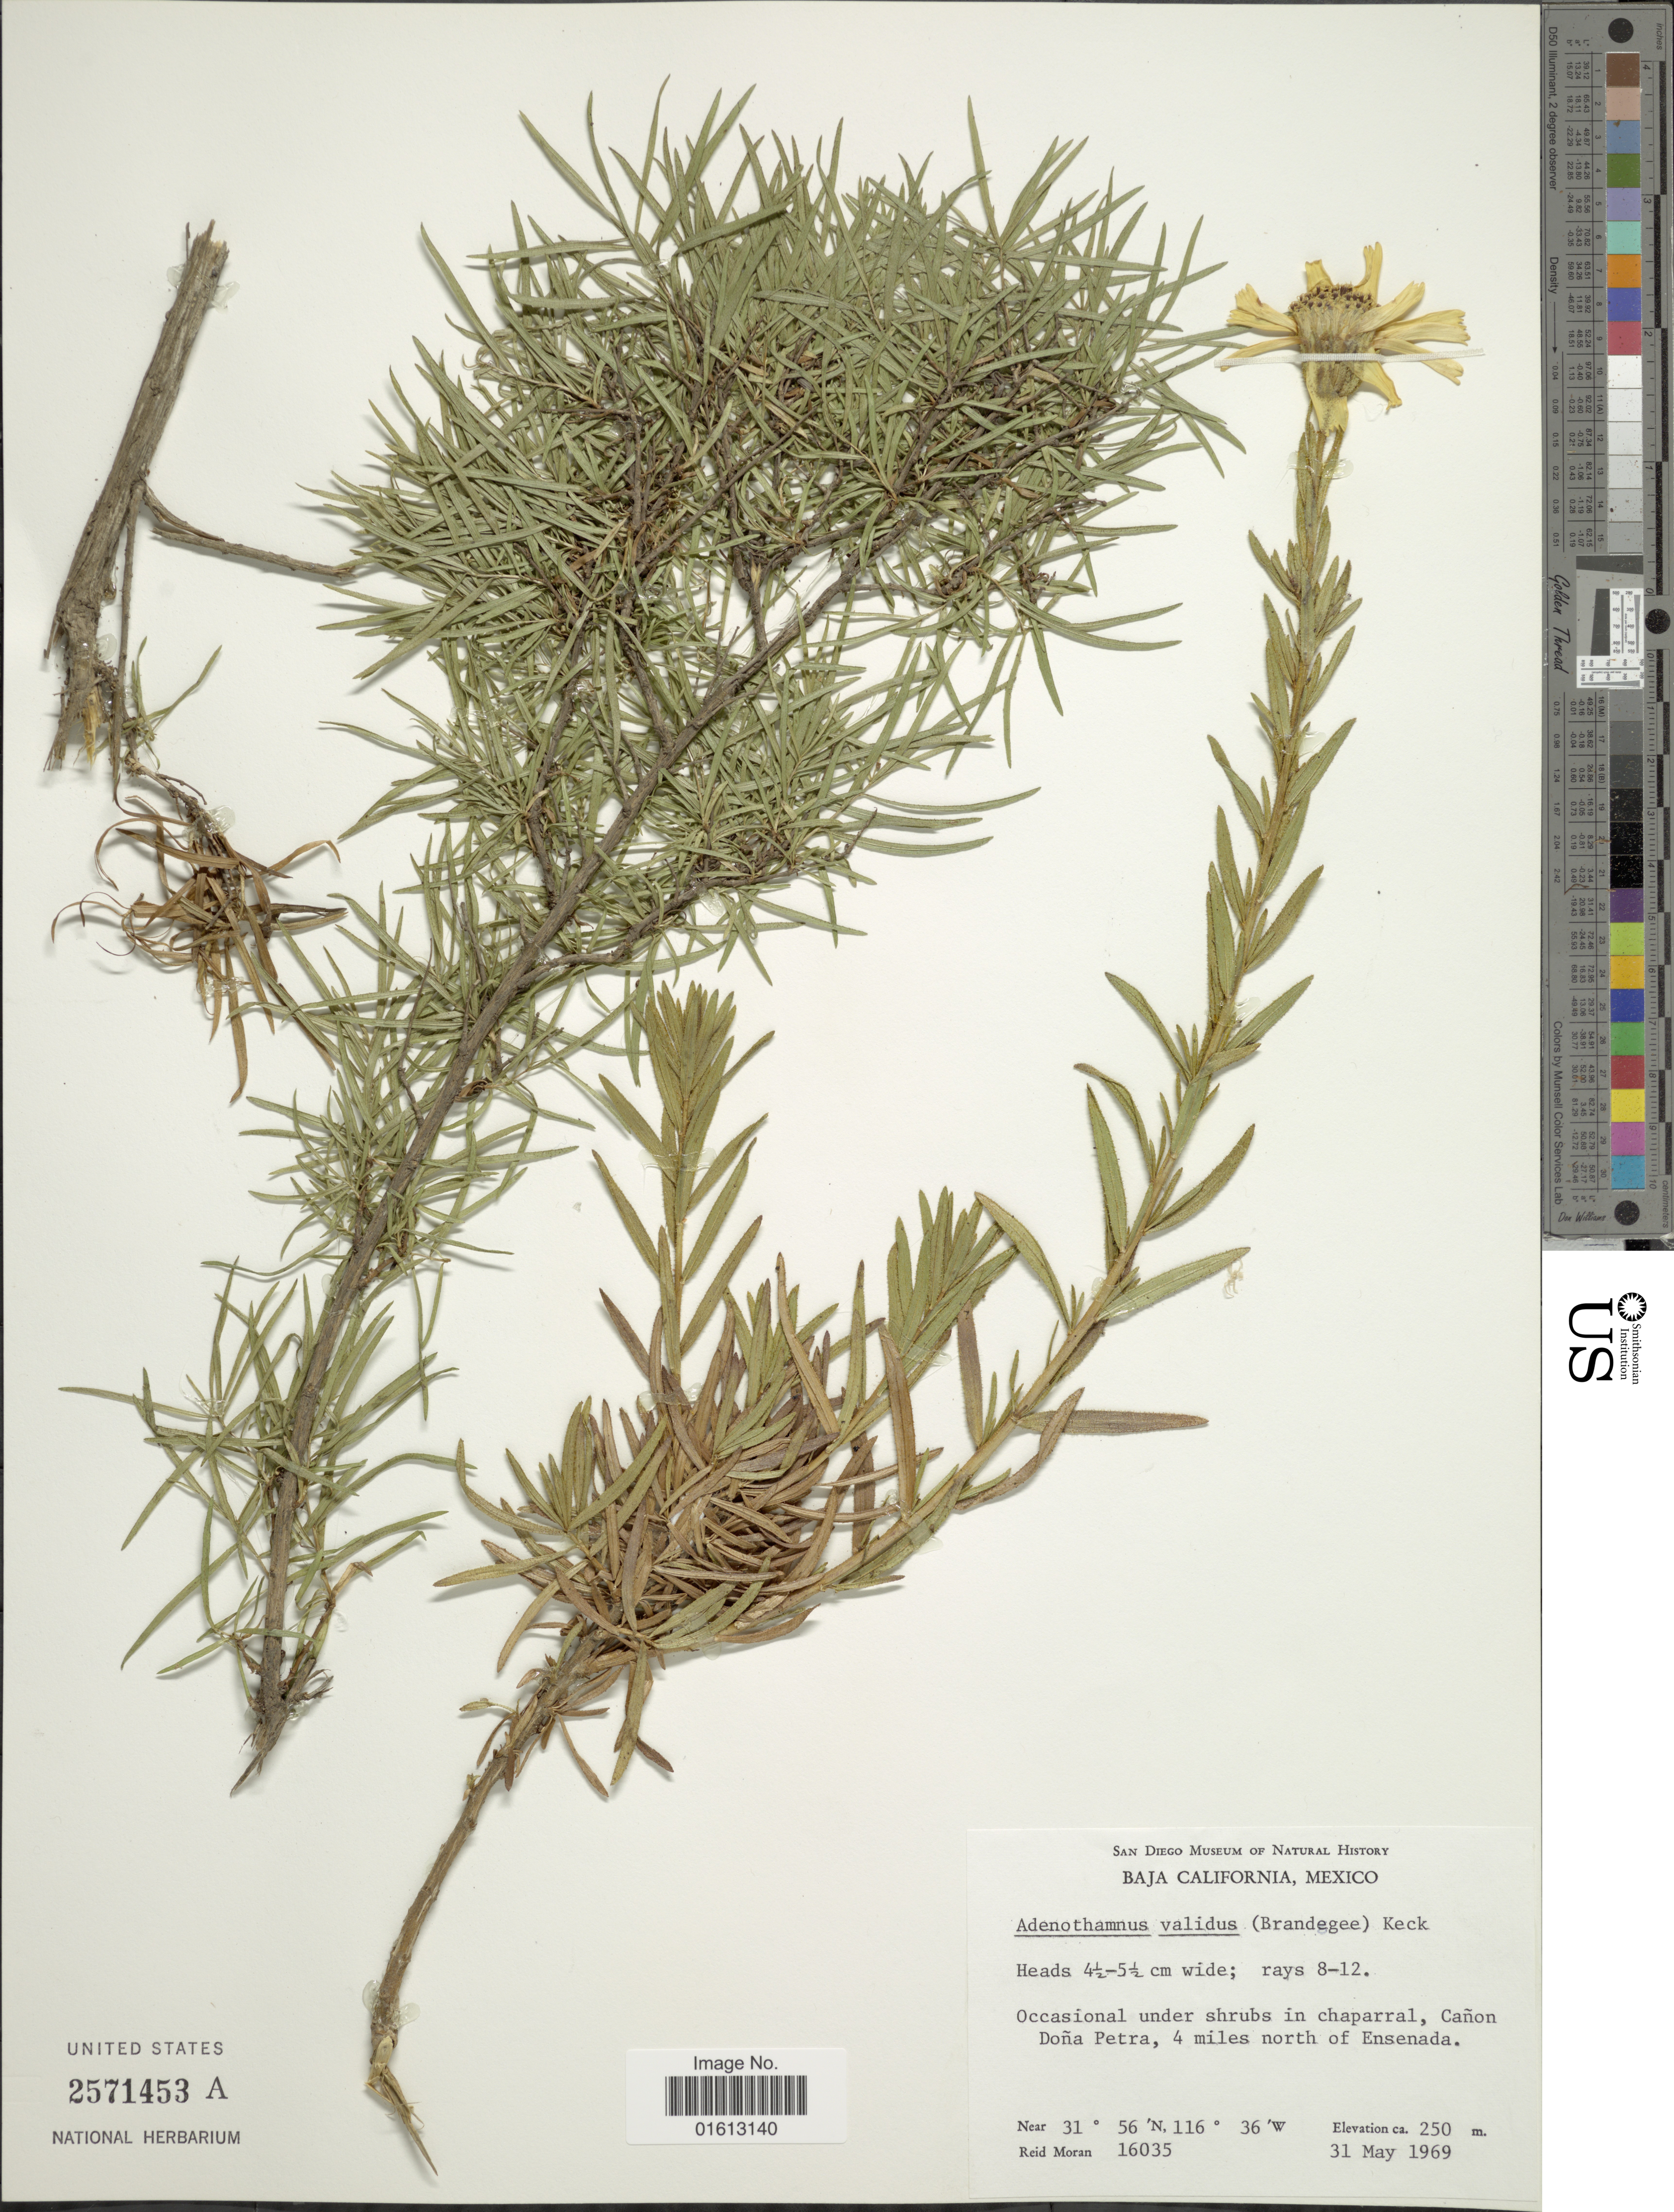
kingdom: Plantae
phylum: Tracheophyta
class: Magnoliopsida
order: Asterales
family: Asteraceae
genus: Adenothamnus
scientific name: Adenothamnus validus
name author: (Brandegee) D.D. Keck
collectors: R. V. Moran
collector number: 16035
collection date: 1969-05-31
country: Mexico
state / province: Baja California Norte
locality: Baja California, Mexioc, Cañon Doña Petra, 4 miles north of Ensenada.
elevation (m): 250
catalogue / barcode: US 2571453A